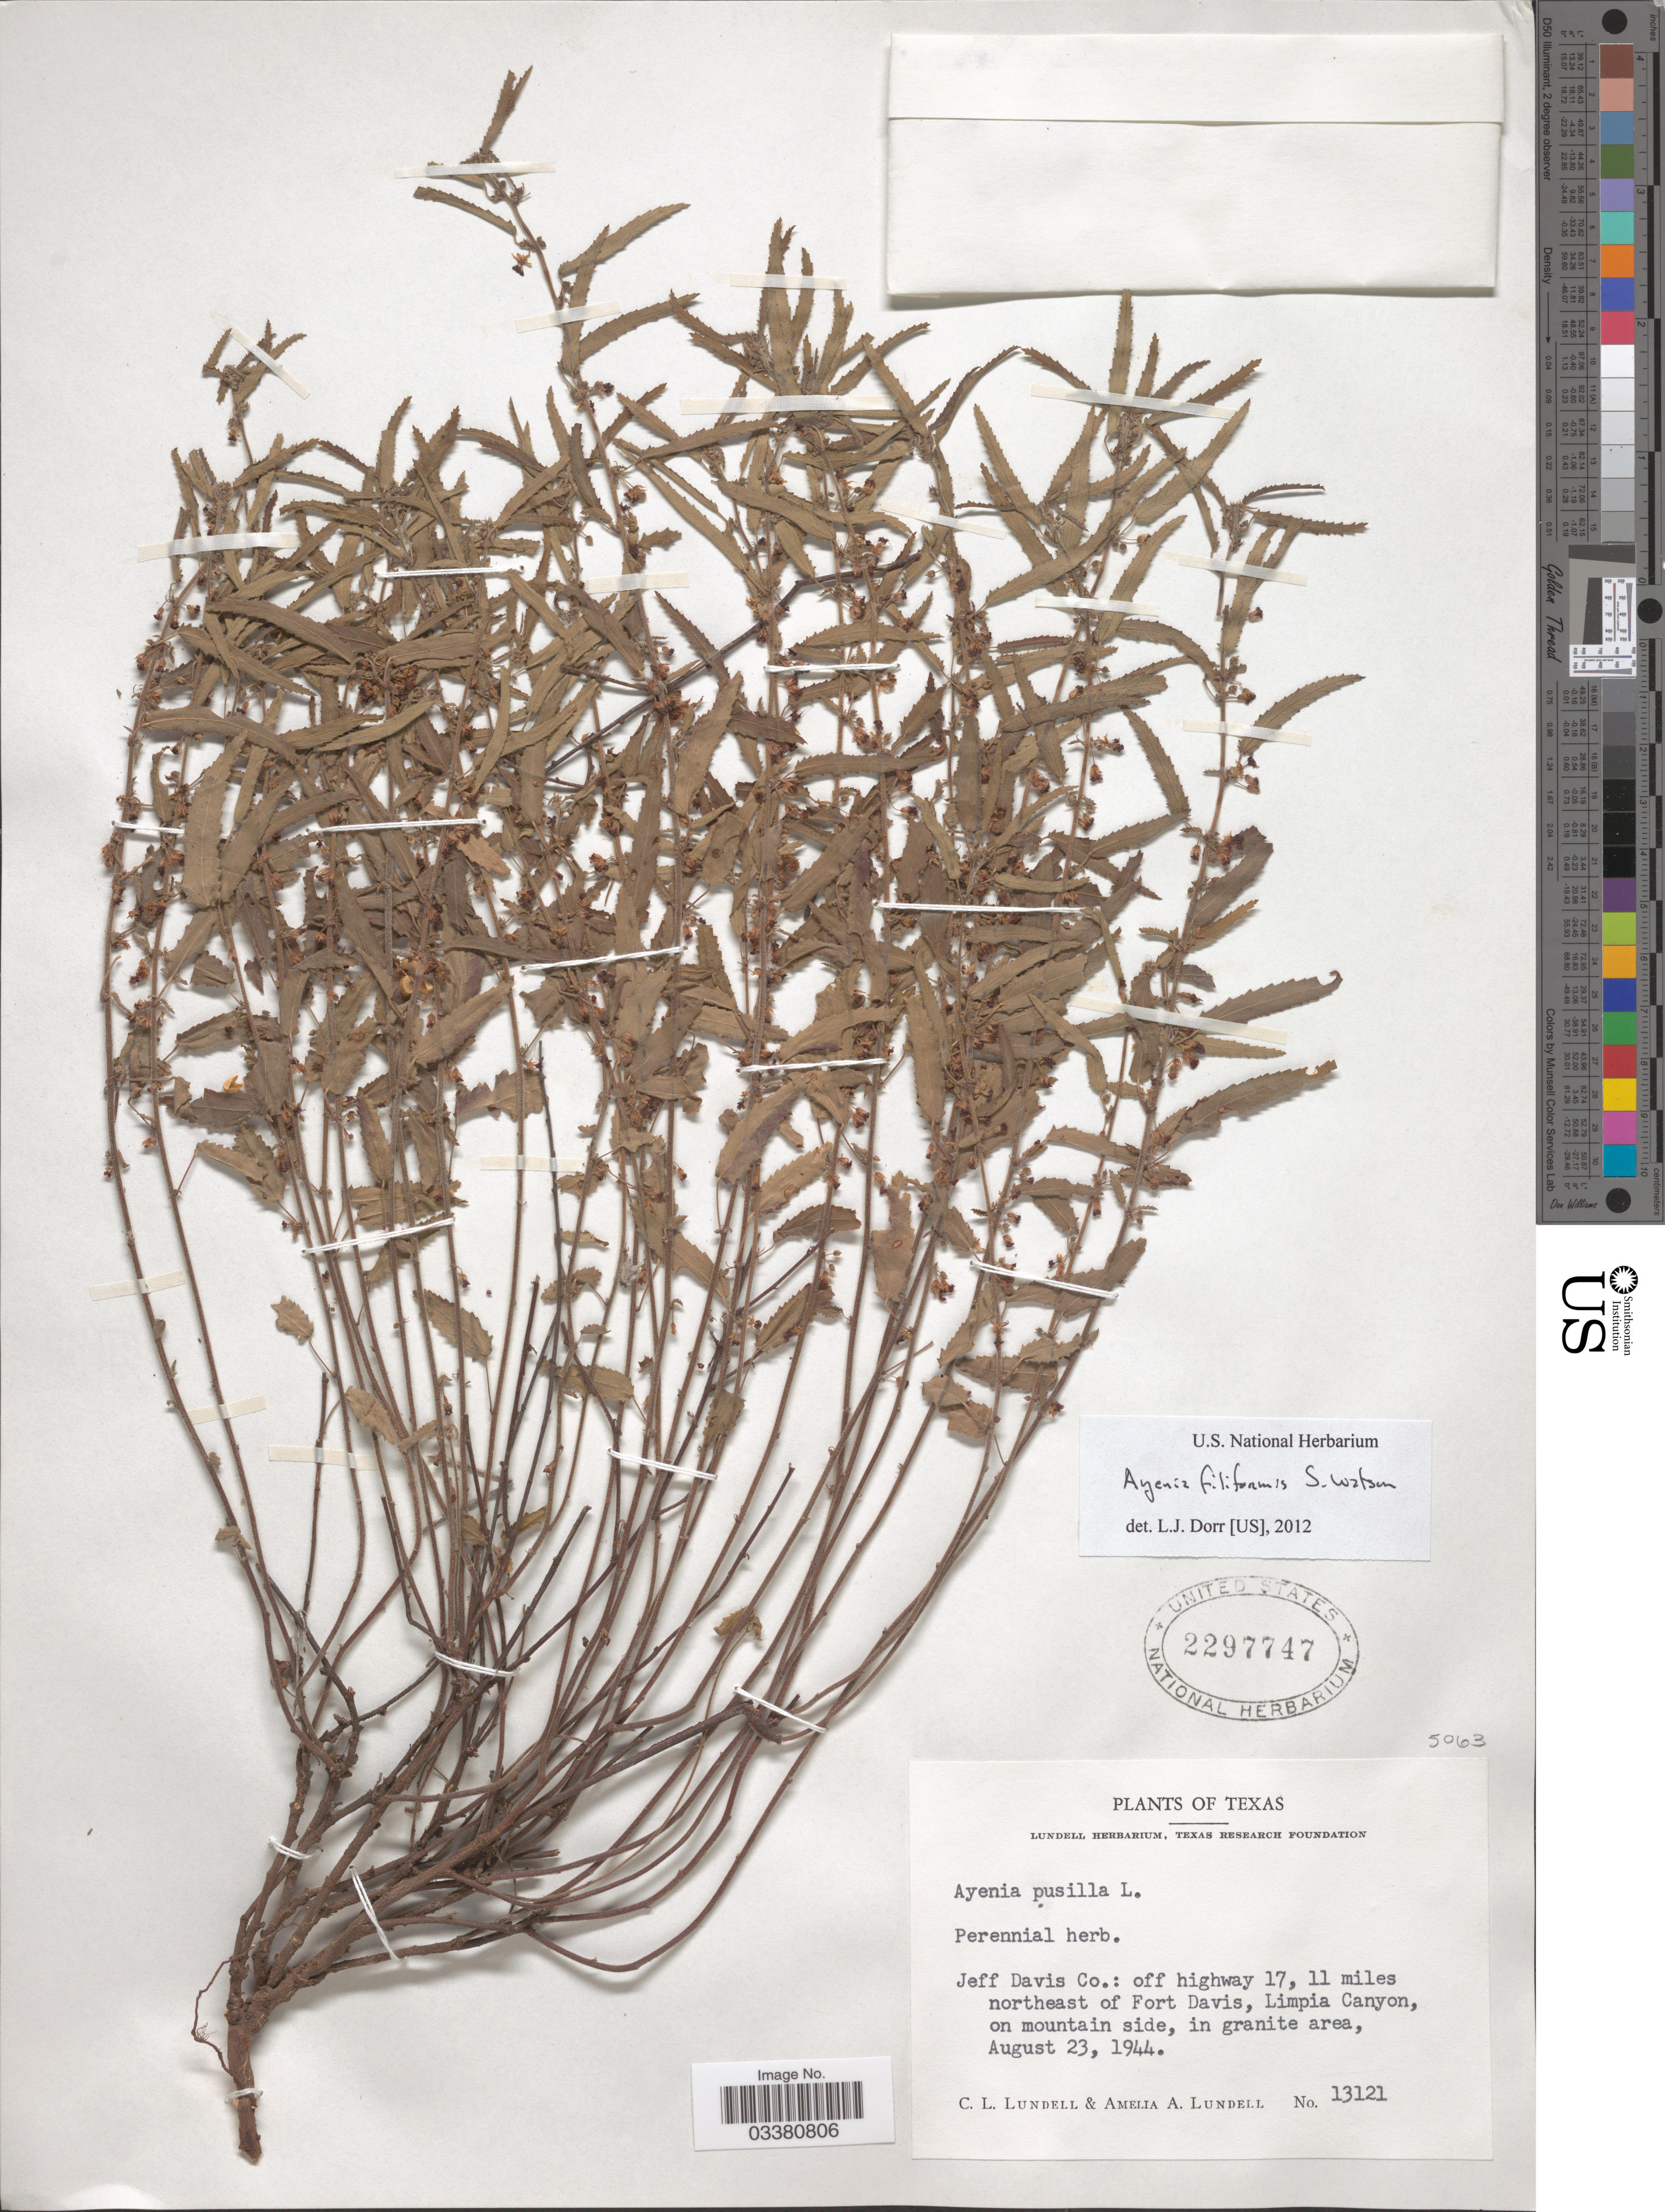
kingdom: Plantae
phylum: Tracheophyta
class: Magnoliopsida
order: Malvales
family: Malvaceae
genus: Ayenia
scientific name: Ayenia filiformis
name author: S. Watson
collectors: C. L. Lundell & A. A. Lundell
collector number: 13121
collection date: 1944-08-23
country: United States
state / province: Texas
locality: Jeff Davis Co. off highway 17, 11 miles northeast of Fort Davis, Limpia Canyon.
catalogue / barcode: US 2297747